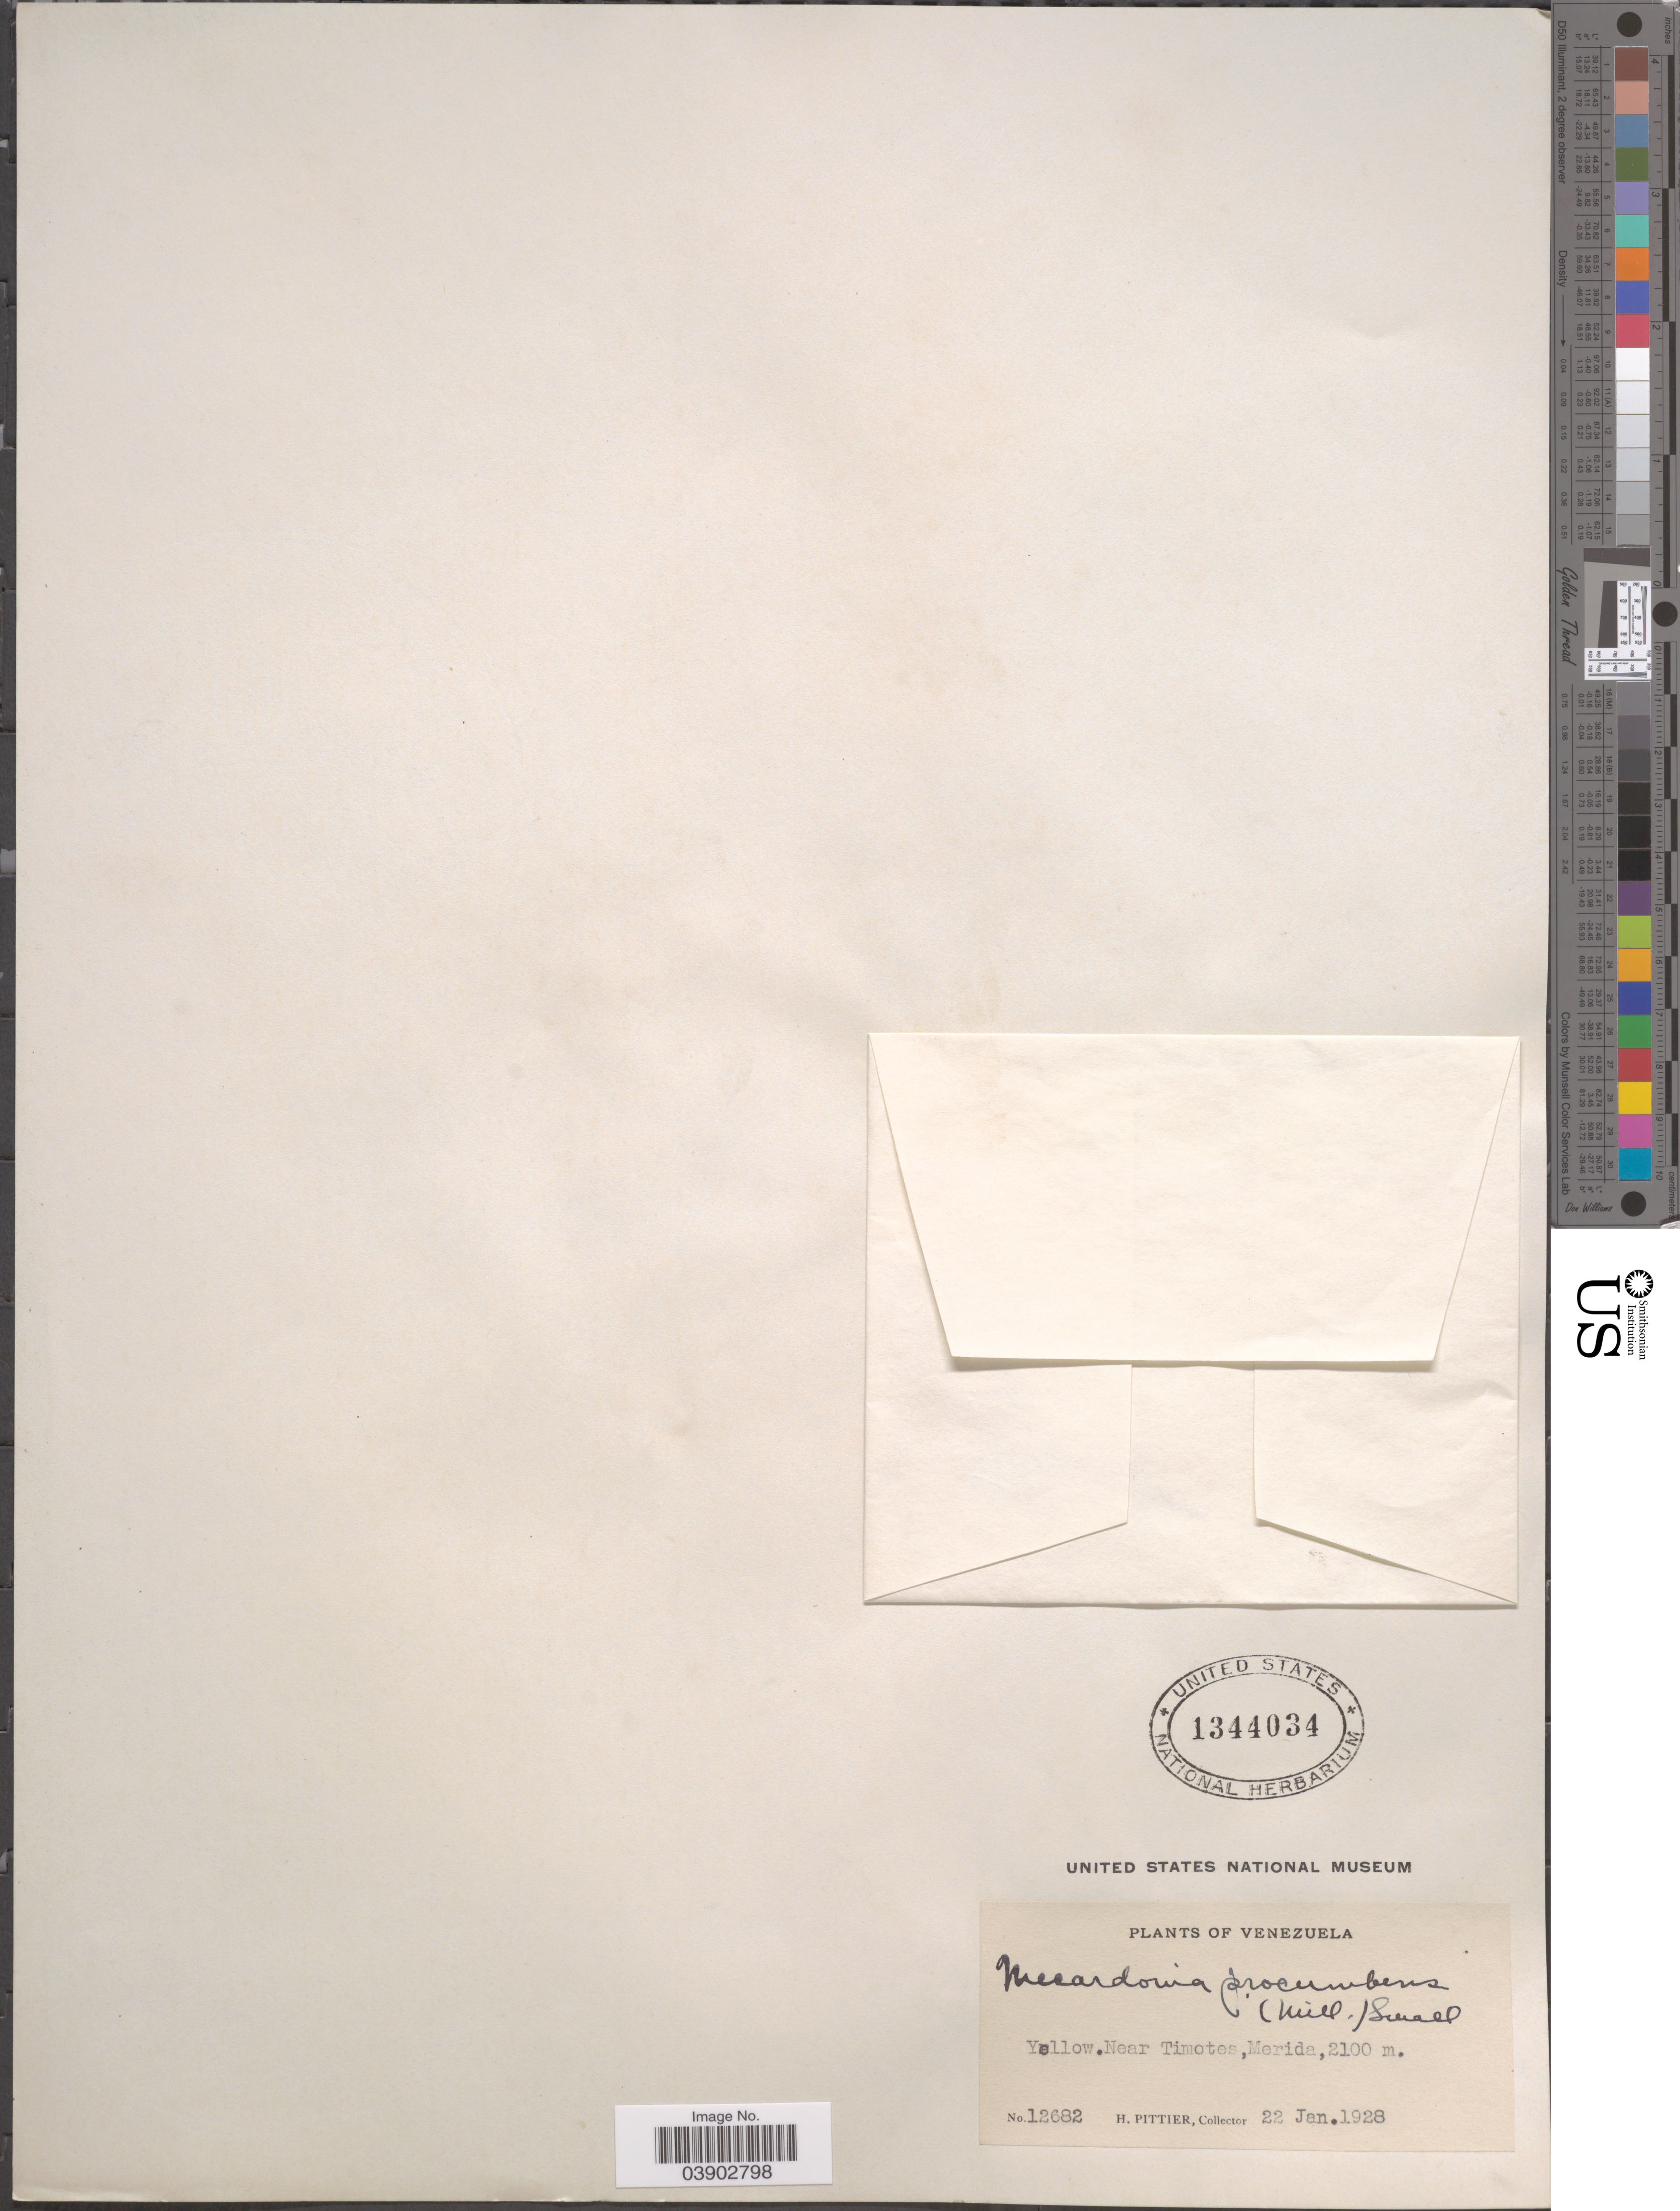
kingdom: Plantae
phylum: Tracheophyta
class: Magnoliopsida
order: Lamiales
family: Plantaginaceae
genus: Mecardonia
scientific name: Mecardonia procumbens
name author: (Mill.) Small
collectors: H. F. Pittier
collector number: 12682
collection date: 1928-01-22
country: Venezuela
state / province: Merida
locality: Yellow. Near Timotes, Merida.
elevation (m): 2100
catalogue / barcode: US 1344034